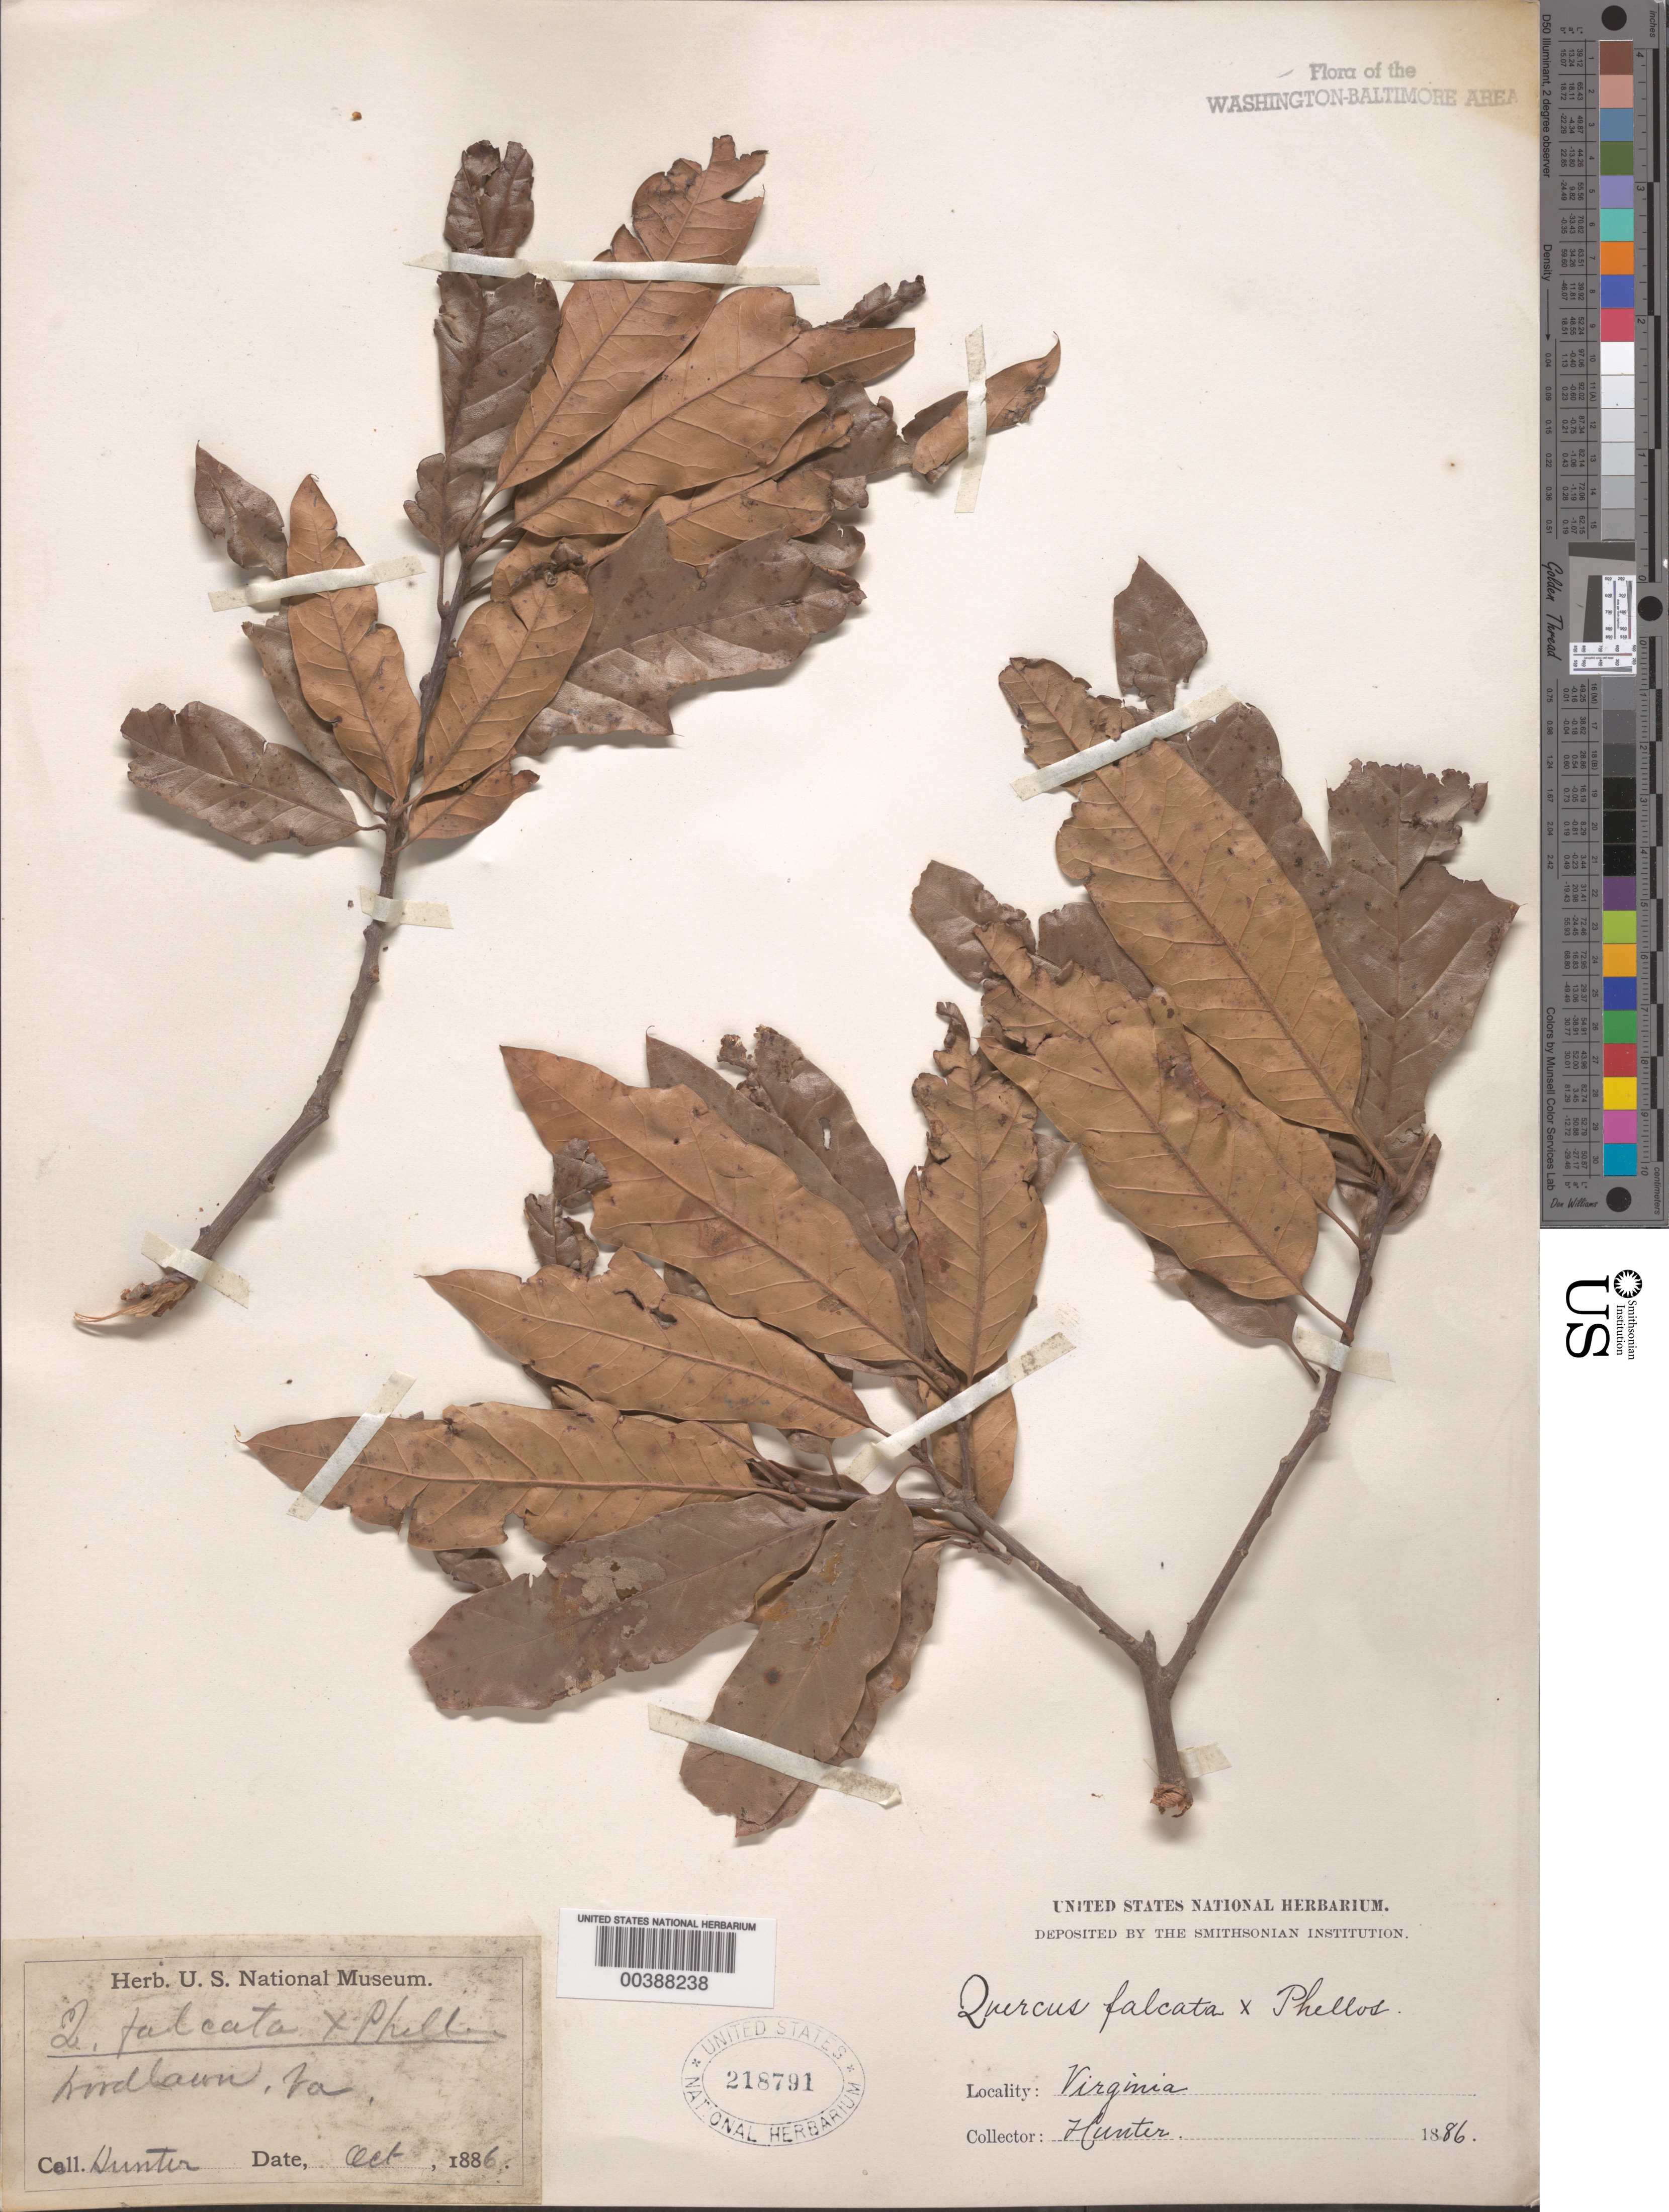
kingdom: Plantae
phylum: Tracheophyta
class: Magnoliopsida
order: Fagales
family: Fagaceae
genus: Quercus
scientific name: Quercus falcata x Q. phellos L.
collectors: W. Hunter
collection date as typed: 1886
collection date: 1886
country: United States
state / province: Virginia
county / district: Fairfax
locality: Woodlawn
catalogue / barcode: US 218791